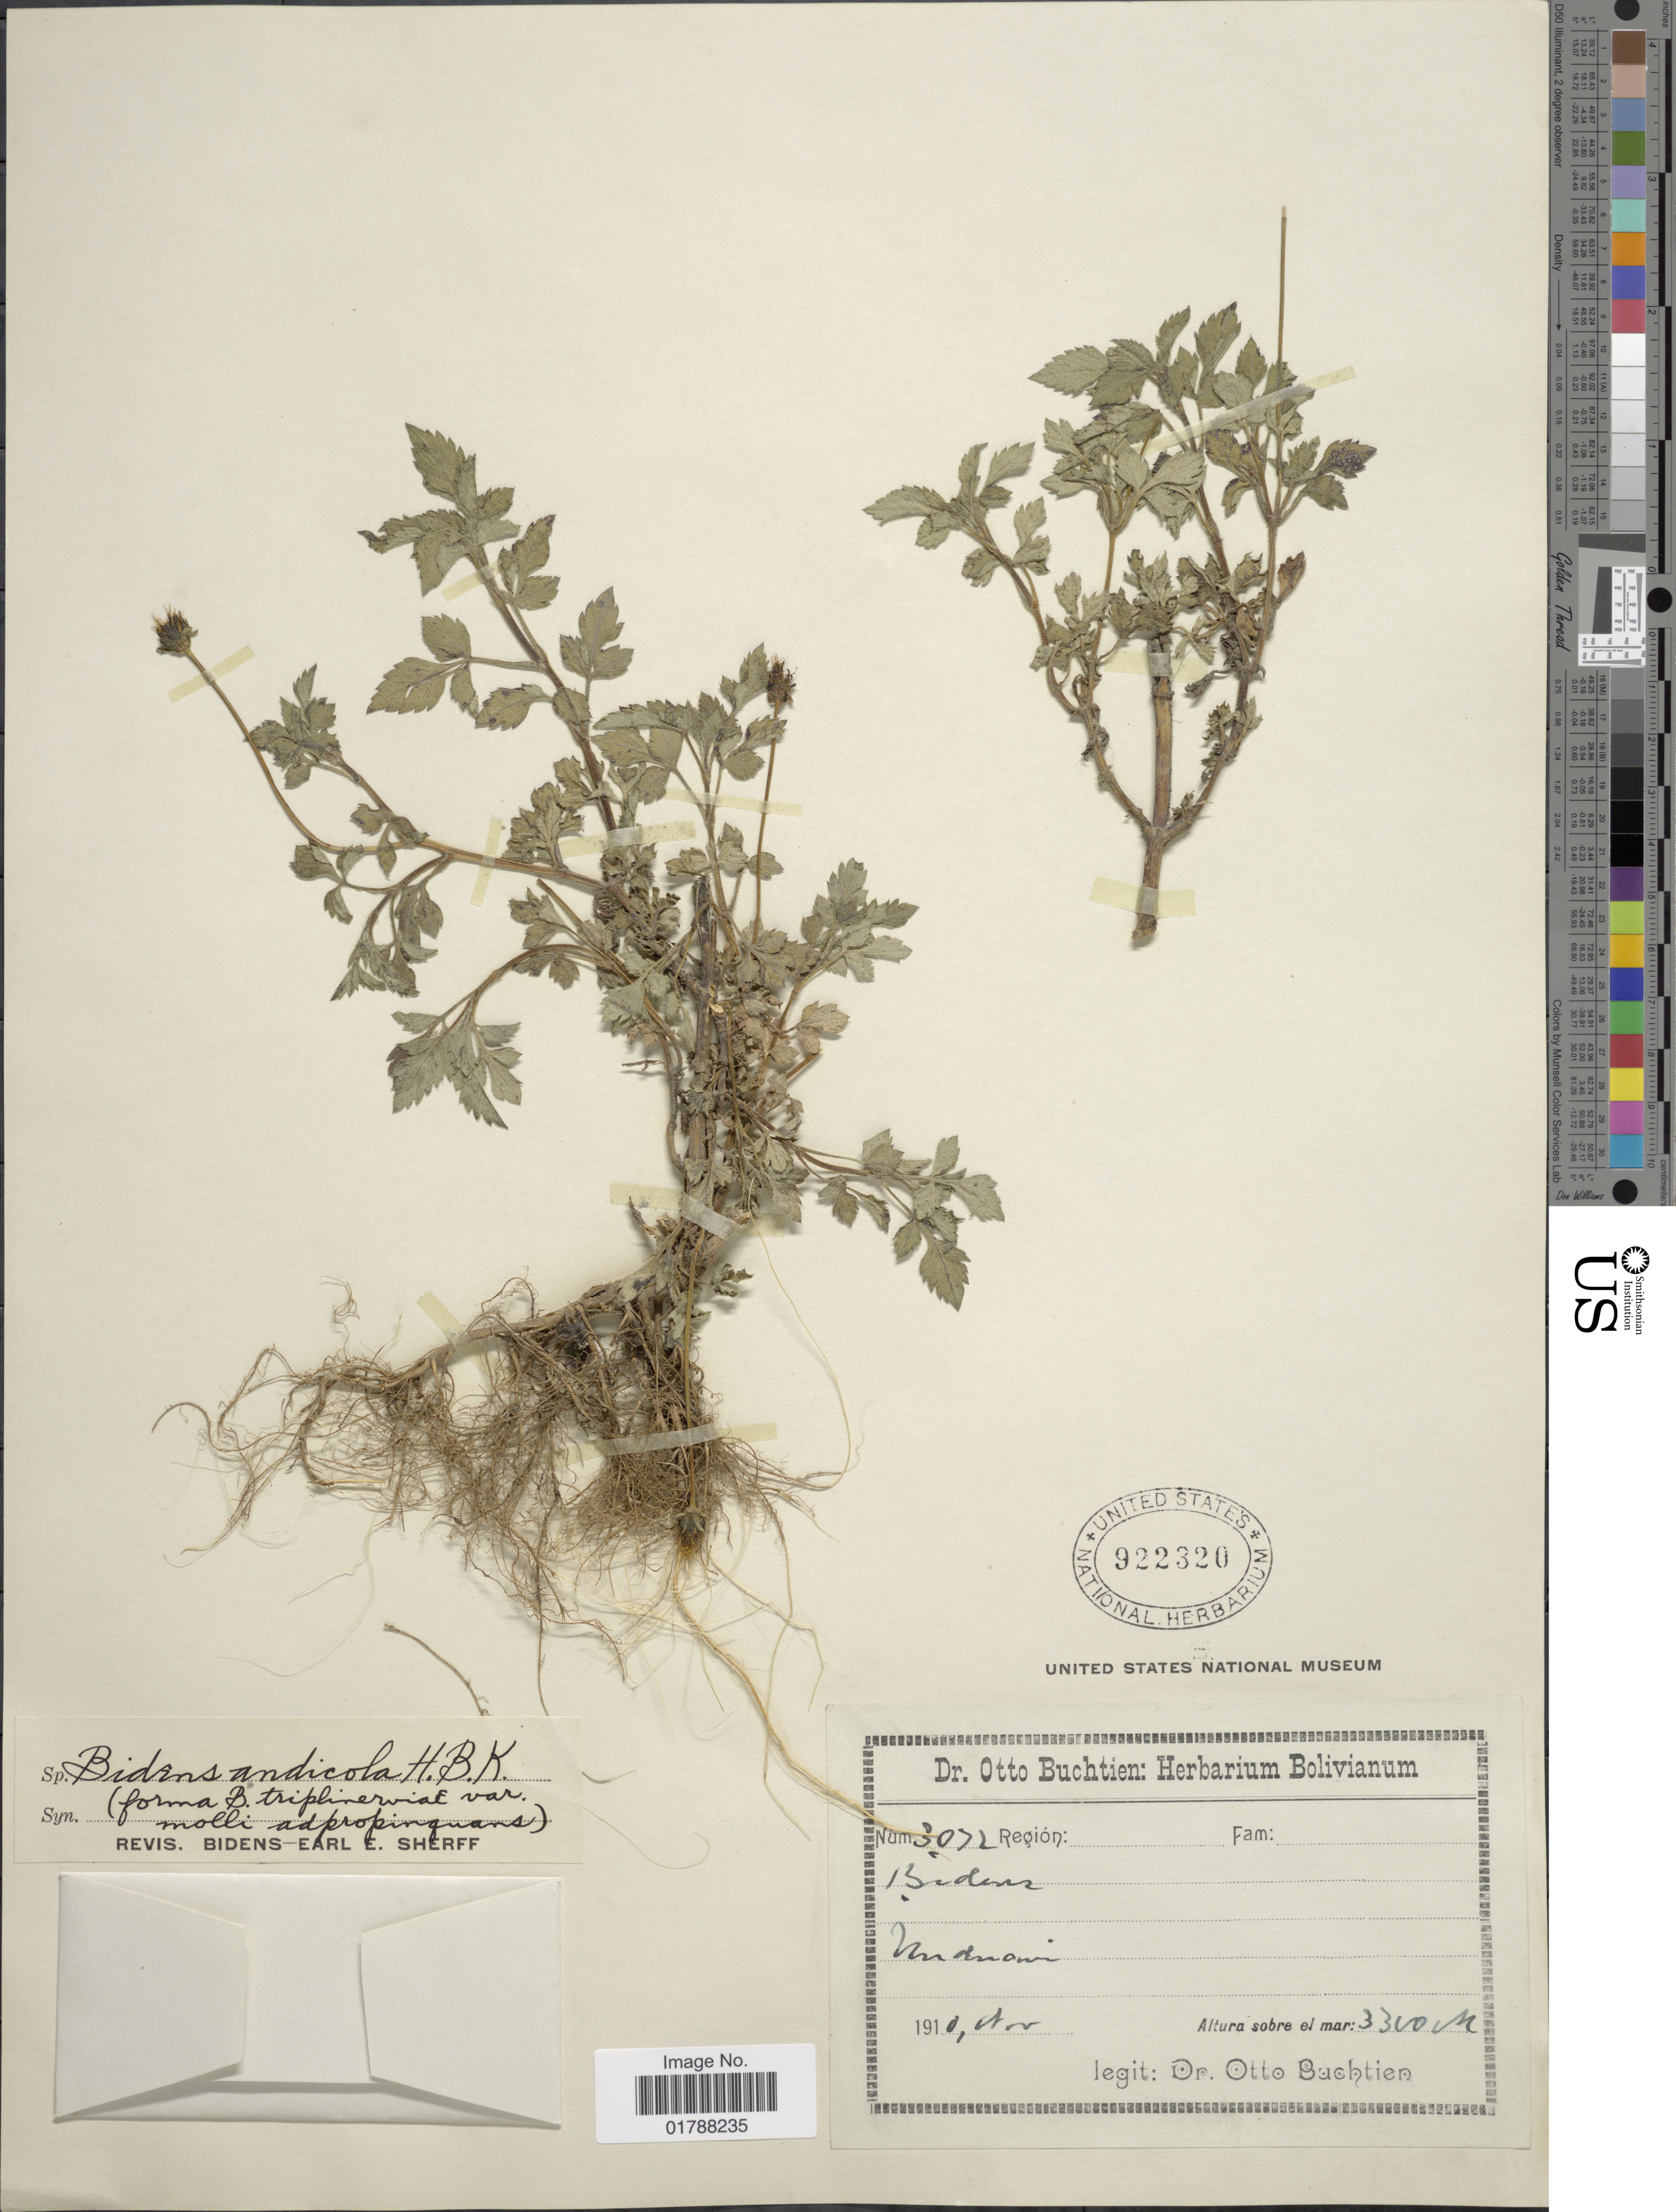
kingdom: Plantae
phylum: Tracheophyta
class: Magnoliopsida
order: Asterales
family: Asteraceae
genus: Bidens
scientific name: Bidens andicola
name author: Kunth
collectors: O. Buchtien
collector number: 3072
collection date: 1910-11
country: Bolivia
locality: Unduavi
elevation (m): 3300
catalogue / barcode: US 922320